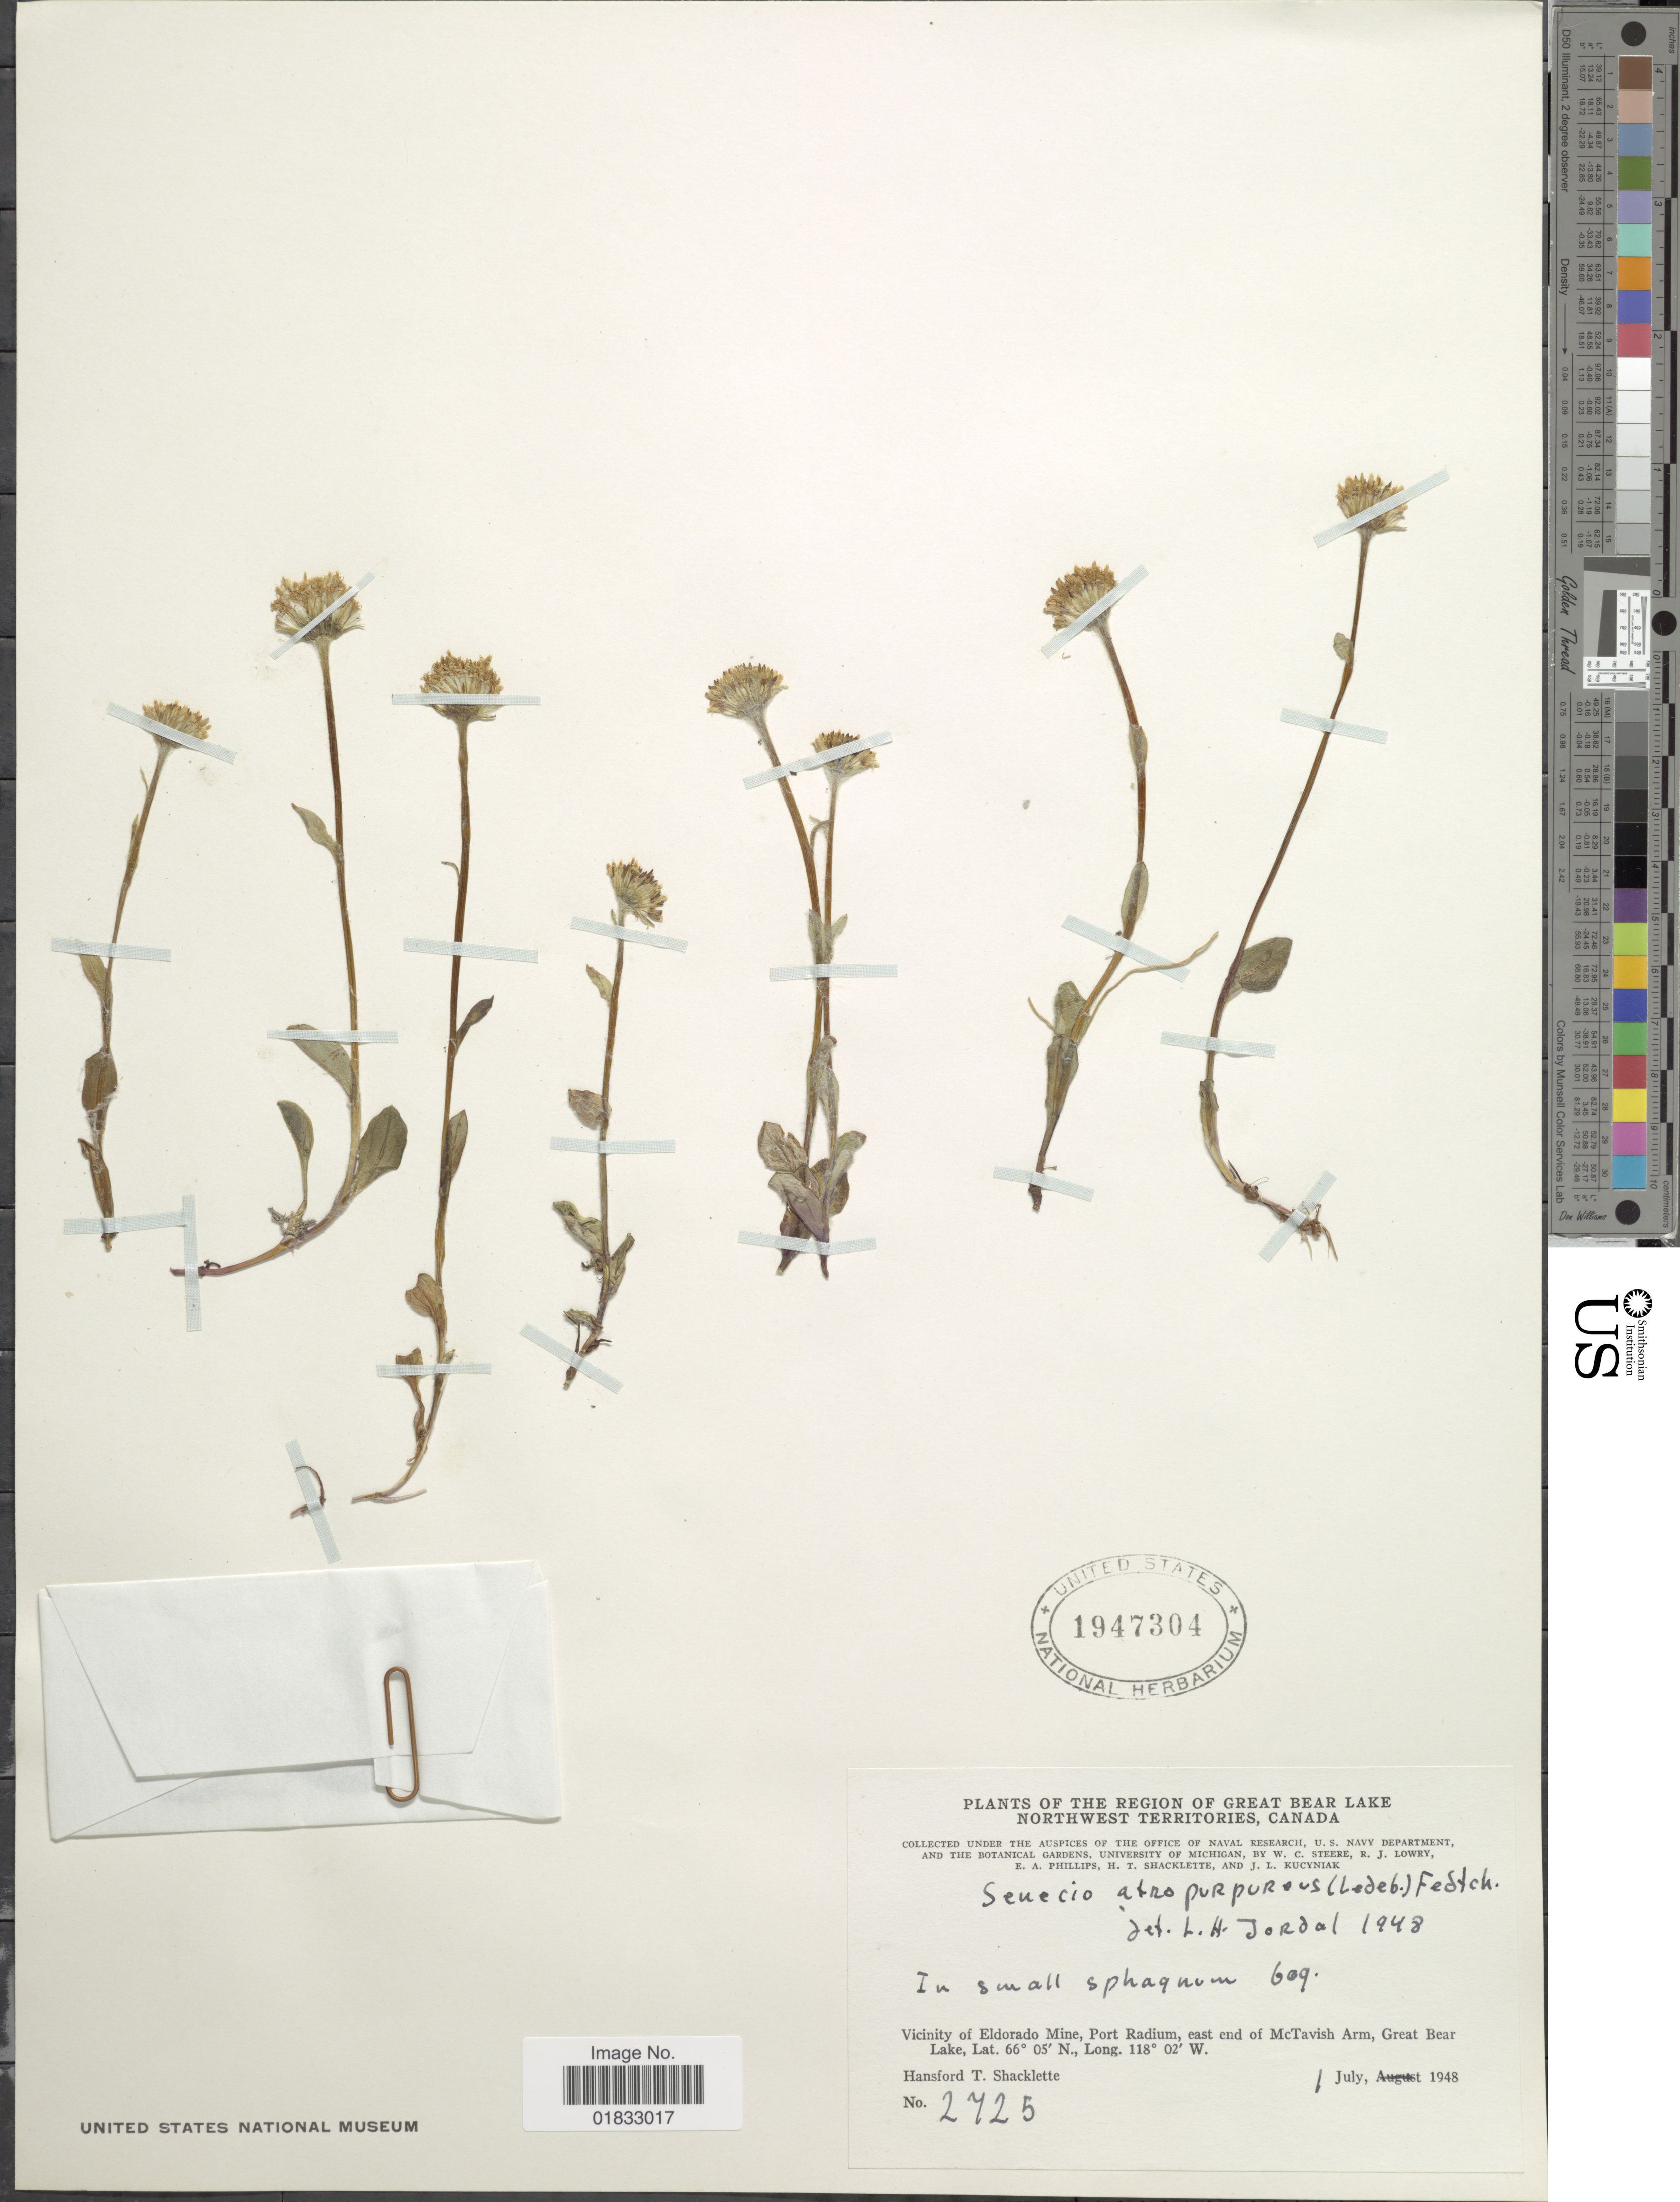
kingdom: Plantae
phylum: Tracheophyta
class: Magnoliopsida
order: Asterales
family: Asteraceae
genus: Tephroseris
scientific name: Tephroseris integrifolia subsp. atropurpurea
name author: (Ledeb.) B. Nord.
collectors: H. Schacklette, W. C. Steere, R. Lowry, E. Phillips & J. Kucyniak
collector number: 2725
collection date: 1948-07-01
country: Canada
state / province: Northwest Territories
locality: Region of Great Bear Lake, vicinity of Eldorado Mine, Port Radium, east end of McTavish Arm, Great Bear Lake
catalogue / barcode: US 1947304